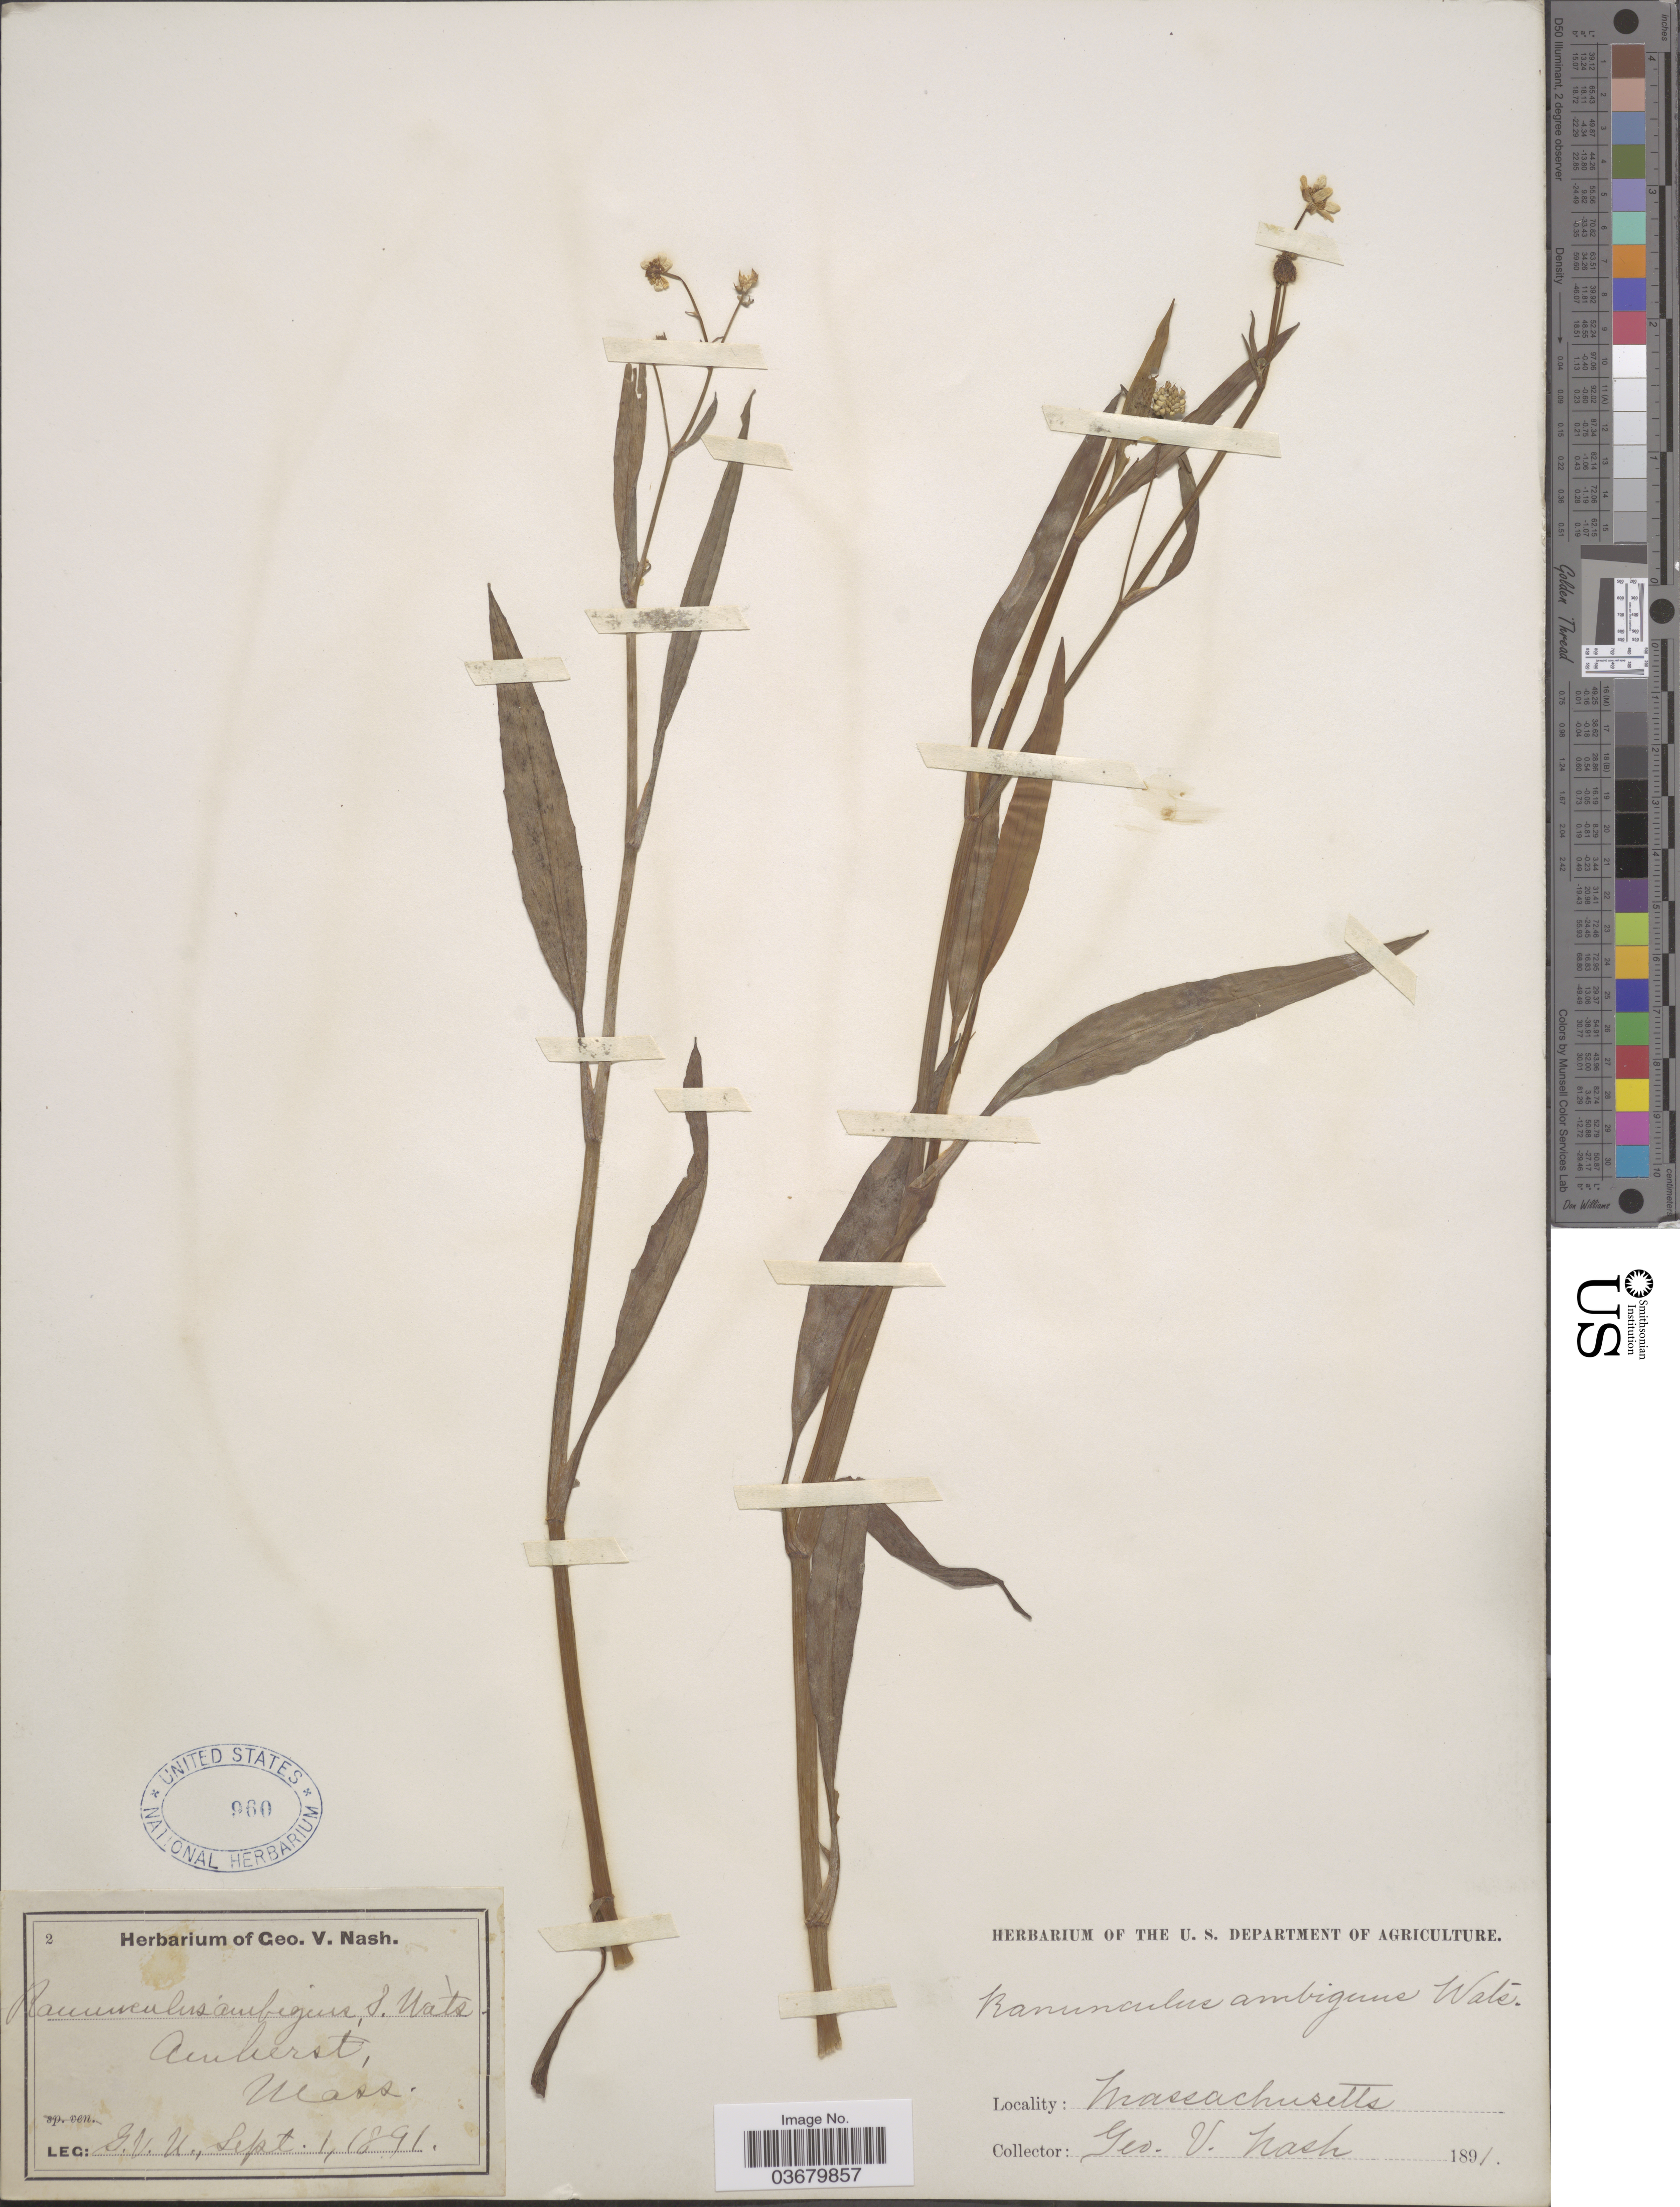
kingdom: Plantae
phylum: Tracheophyta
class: Magnoliopsida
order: Ranunculales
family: Ranunculaceae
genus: Ranunculus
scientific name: Ranunculus ambigens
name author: S. Watson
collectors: G. V. Nash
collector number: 2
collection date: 1891-09-01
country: United States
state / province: Massachusetts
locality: Amherst.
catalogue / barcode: US 960